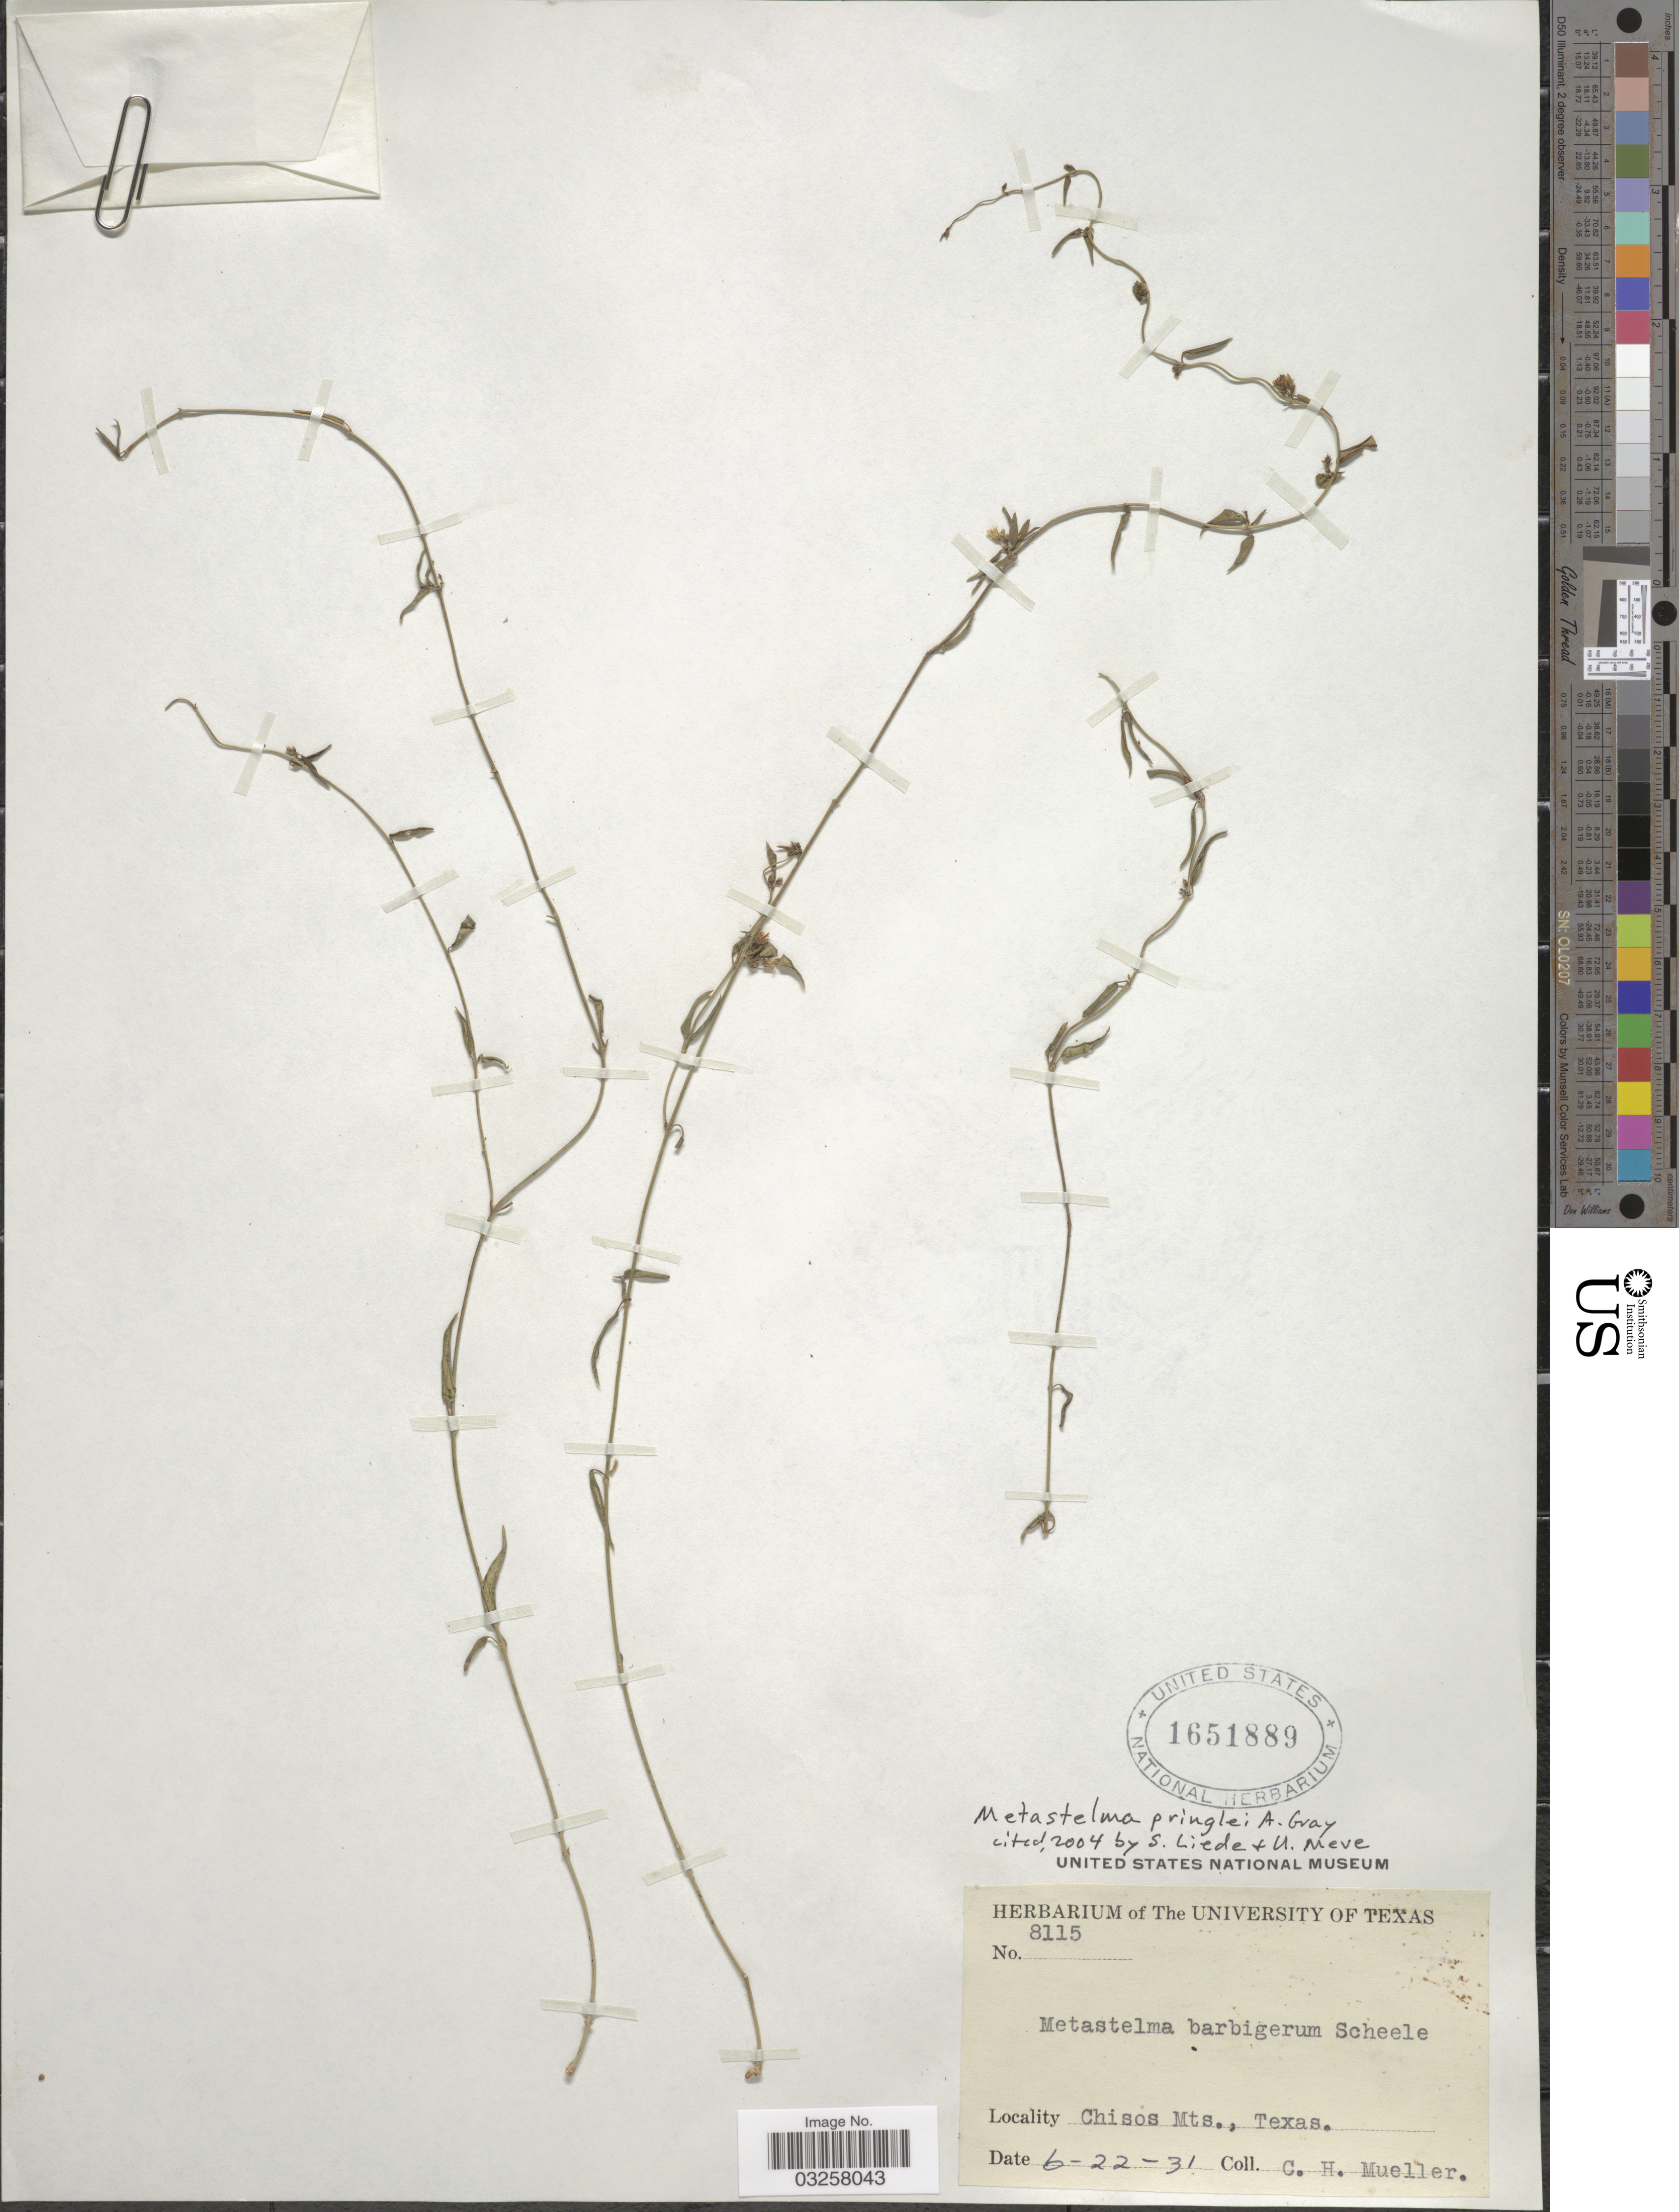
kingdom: Plantae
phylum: Tracheophyta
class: Magnoliopsida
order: Gentianales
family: Apocynaceae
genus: Metastelma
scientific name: Metastelma pringlei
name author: A. Gray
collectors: C. H. Mueller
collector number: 8115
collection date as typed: Transcribed d/m/y: 22/6/31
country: United States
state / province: Texas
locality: Chisos Mts.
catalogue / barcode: US 1651889